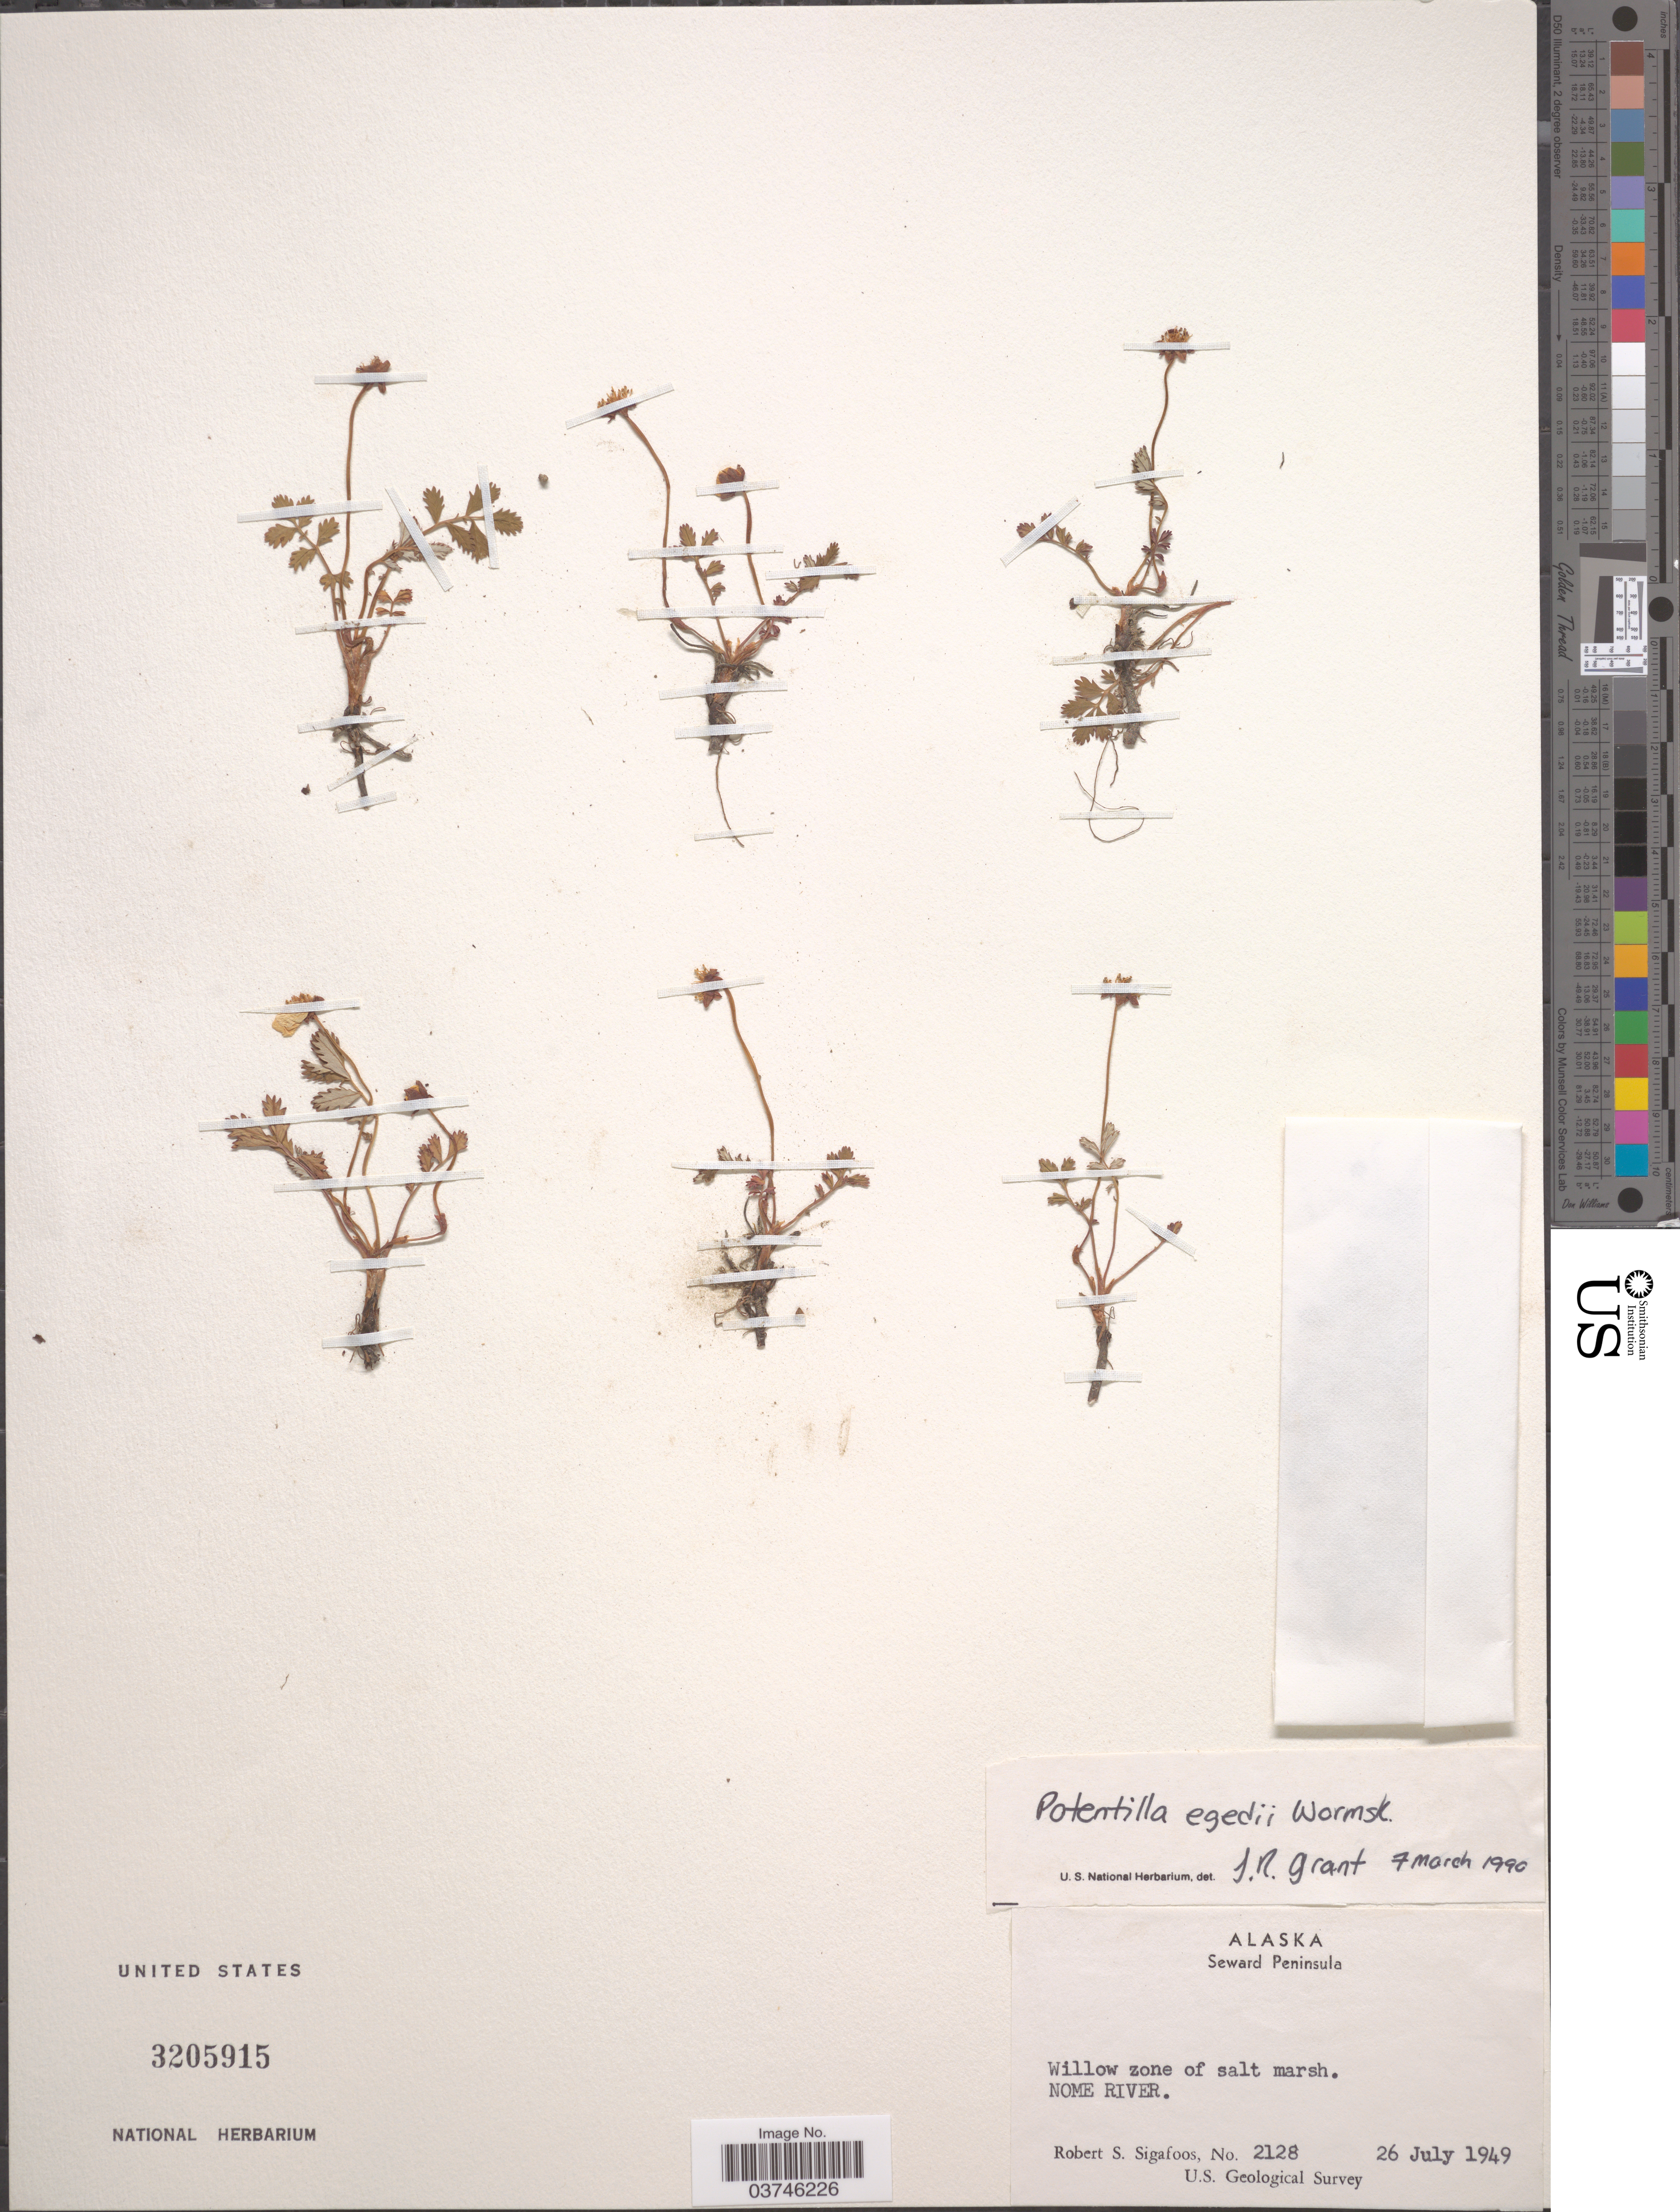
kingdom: Plantae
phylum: Tracheophyta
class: Magnoliopsida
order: Rosales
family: Rosaceae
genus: Argentina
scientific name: Argentina egedii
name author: (Wormsk. ex Oeder) Rydb.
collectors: R. Sigafoos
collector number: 2128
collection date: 1949-07-26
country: United States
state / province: Alaska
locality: Seward Peninsula. Willow zone of salt marsh. Nome River.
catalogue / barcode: US 3205915